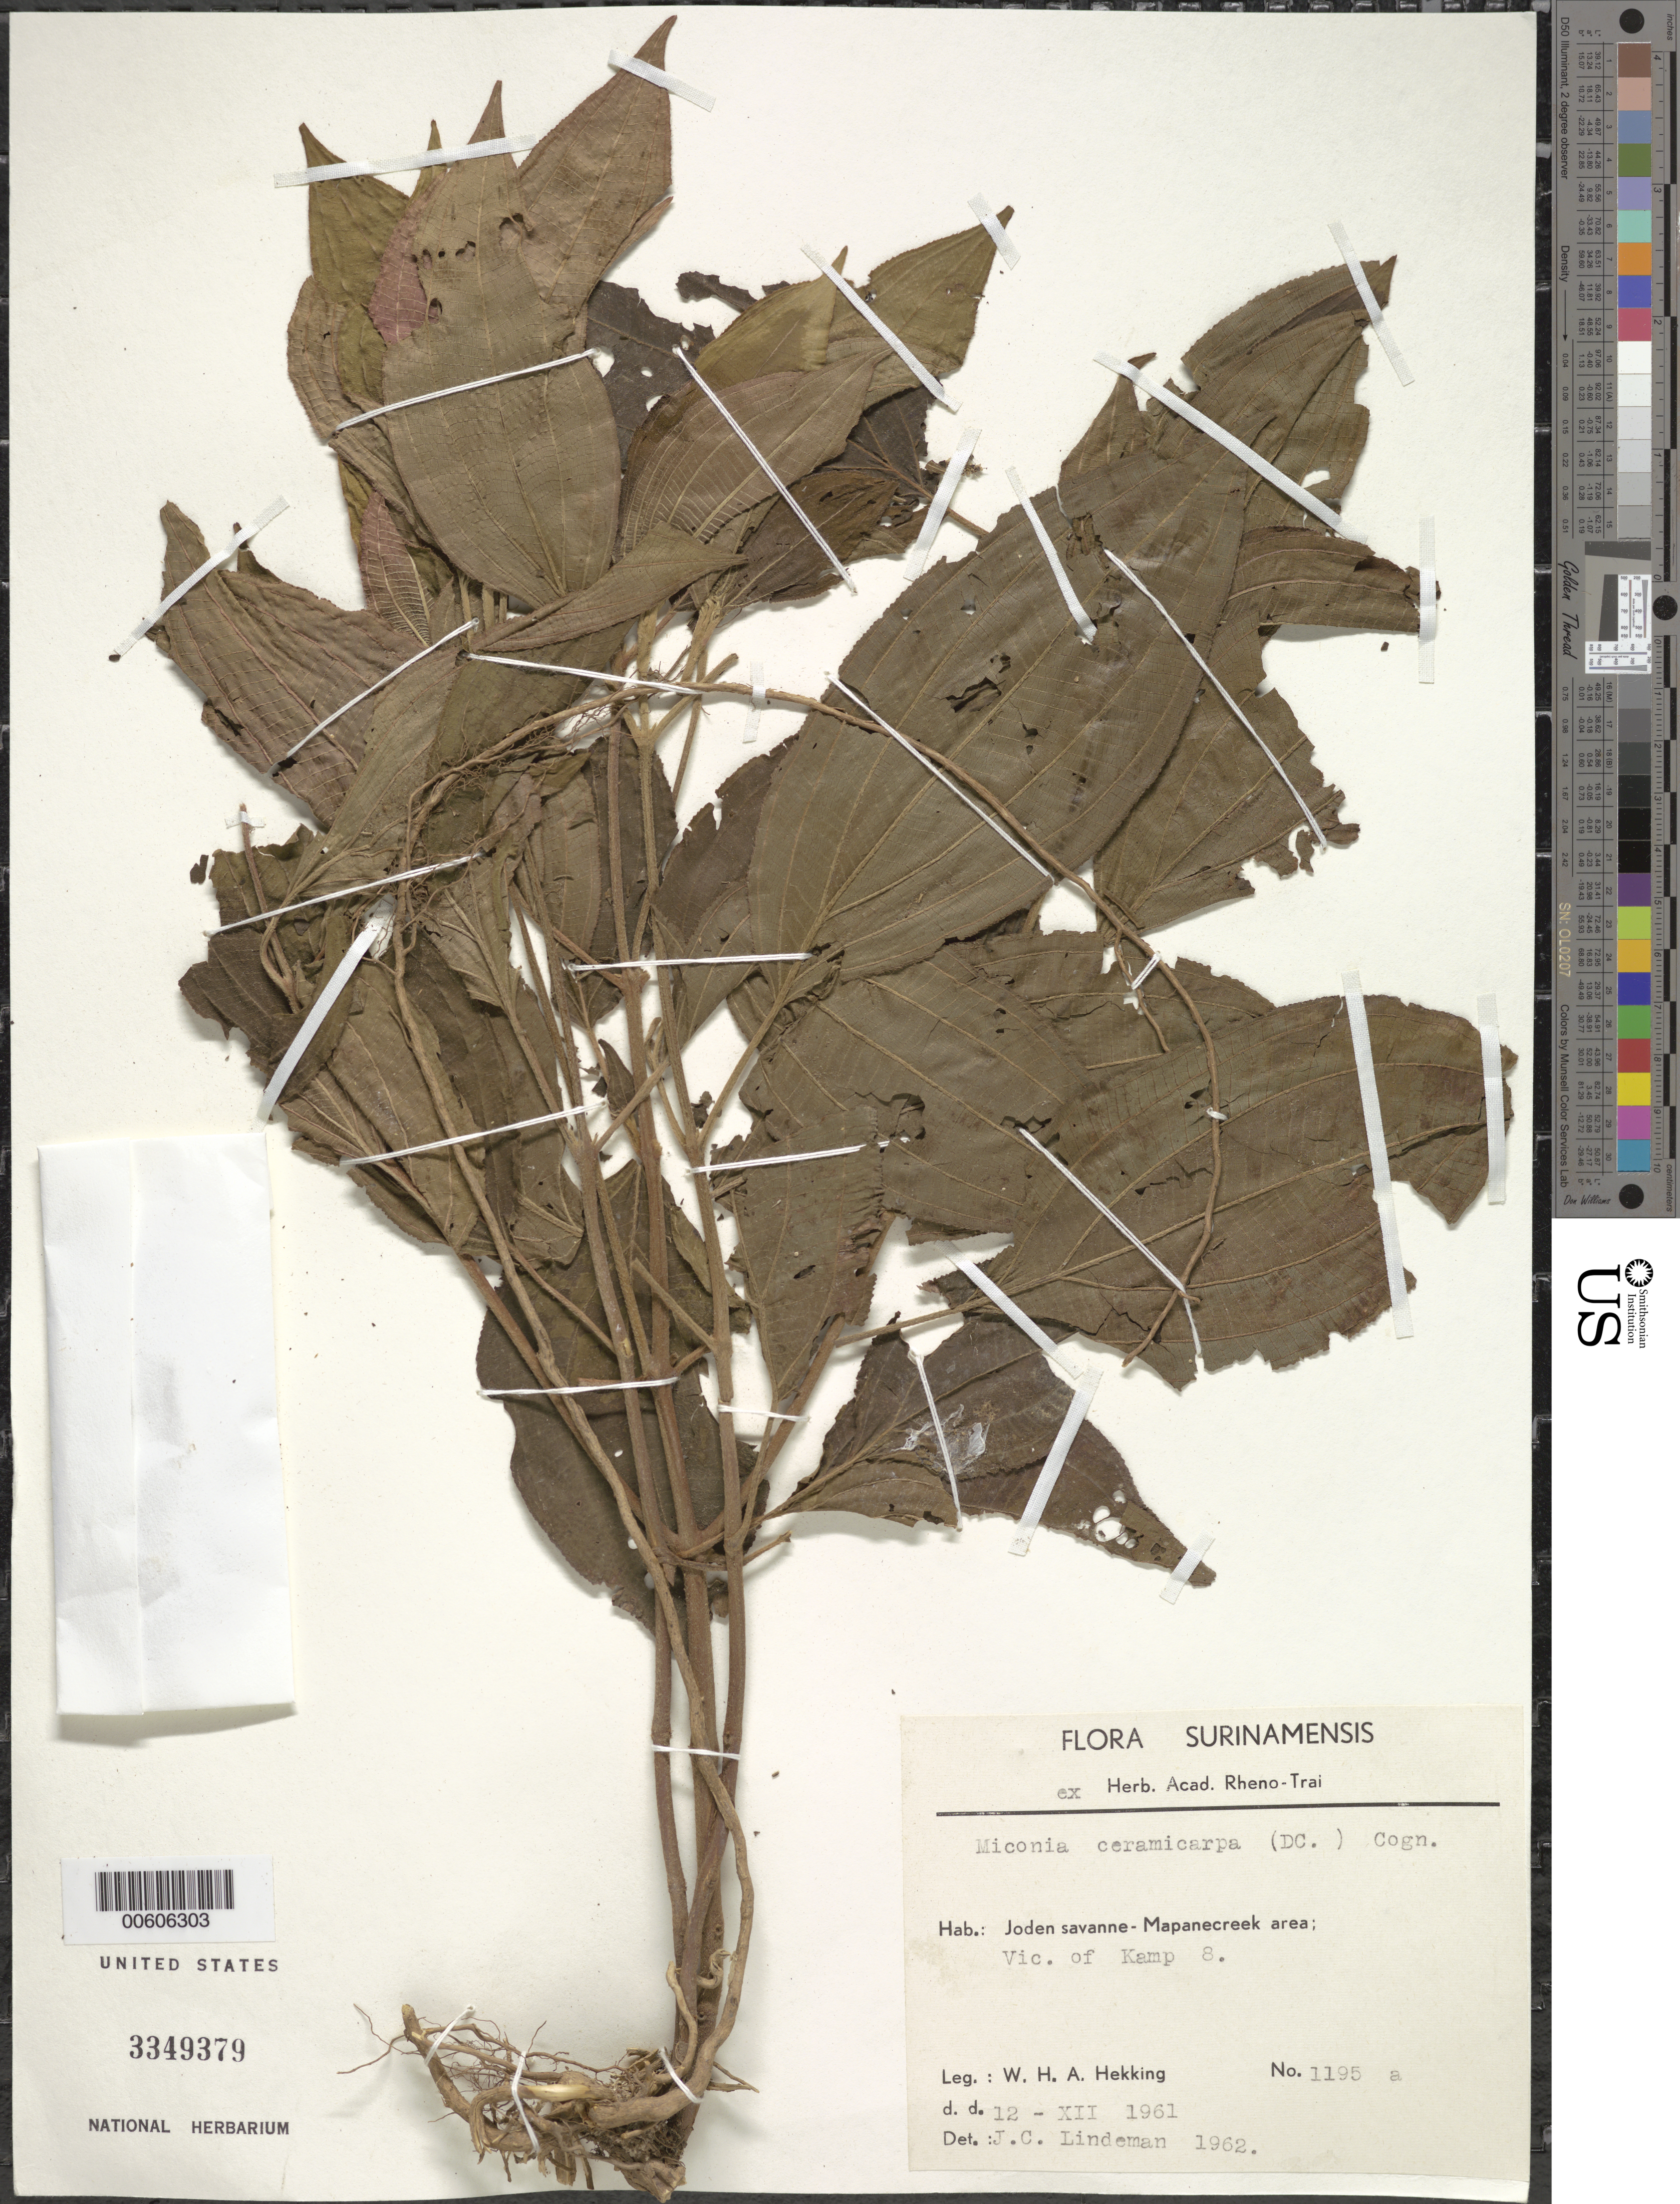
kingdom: Plantae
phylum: Tracheophyta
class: Magnoliopsida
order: Myrtales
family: Melastomataceae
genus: Miconia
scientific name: Miconia ceramicarpa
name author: (DC.) Cogn.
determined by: Lindeman, J. C.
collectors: W. H. A. Hekking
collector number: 1195 a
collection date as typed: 12-Dec-61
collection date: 1961-12-12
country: Suriname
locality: Jodensavanne-Mapane kreek area (Suriname R.), near Camp 8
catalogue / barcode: US 3349379